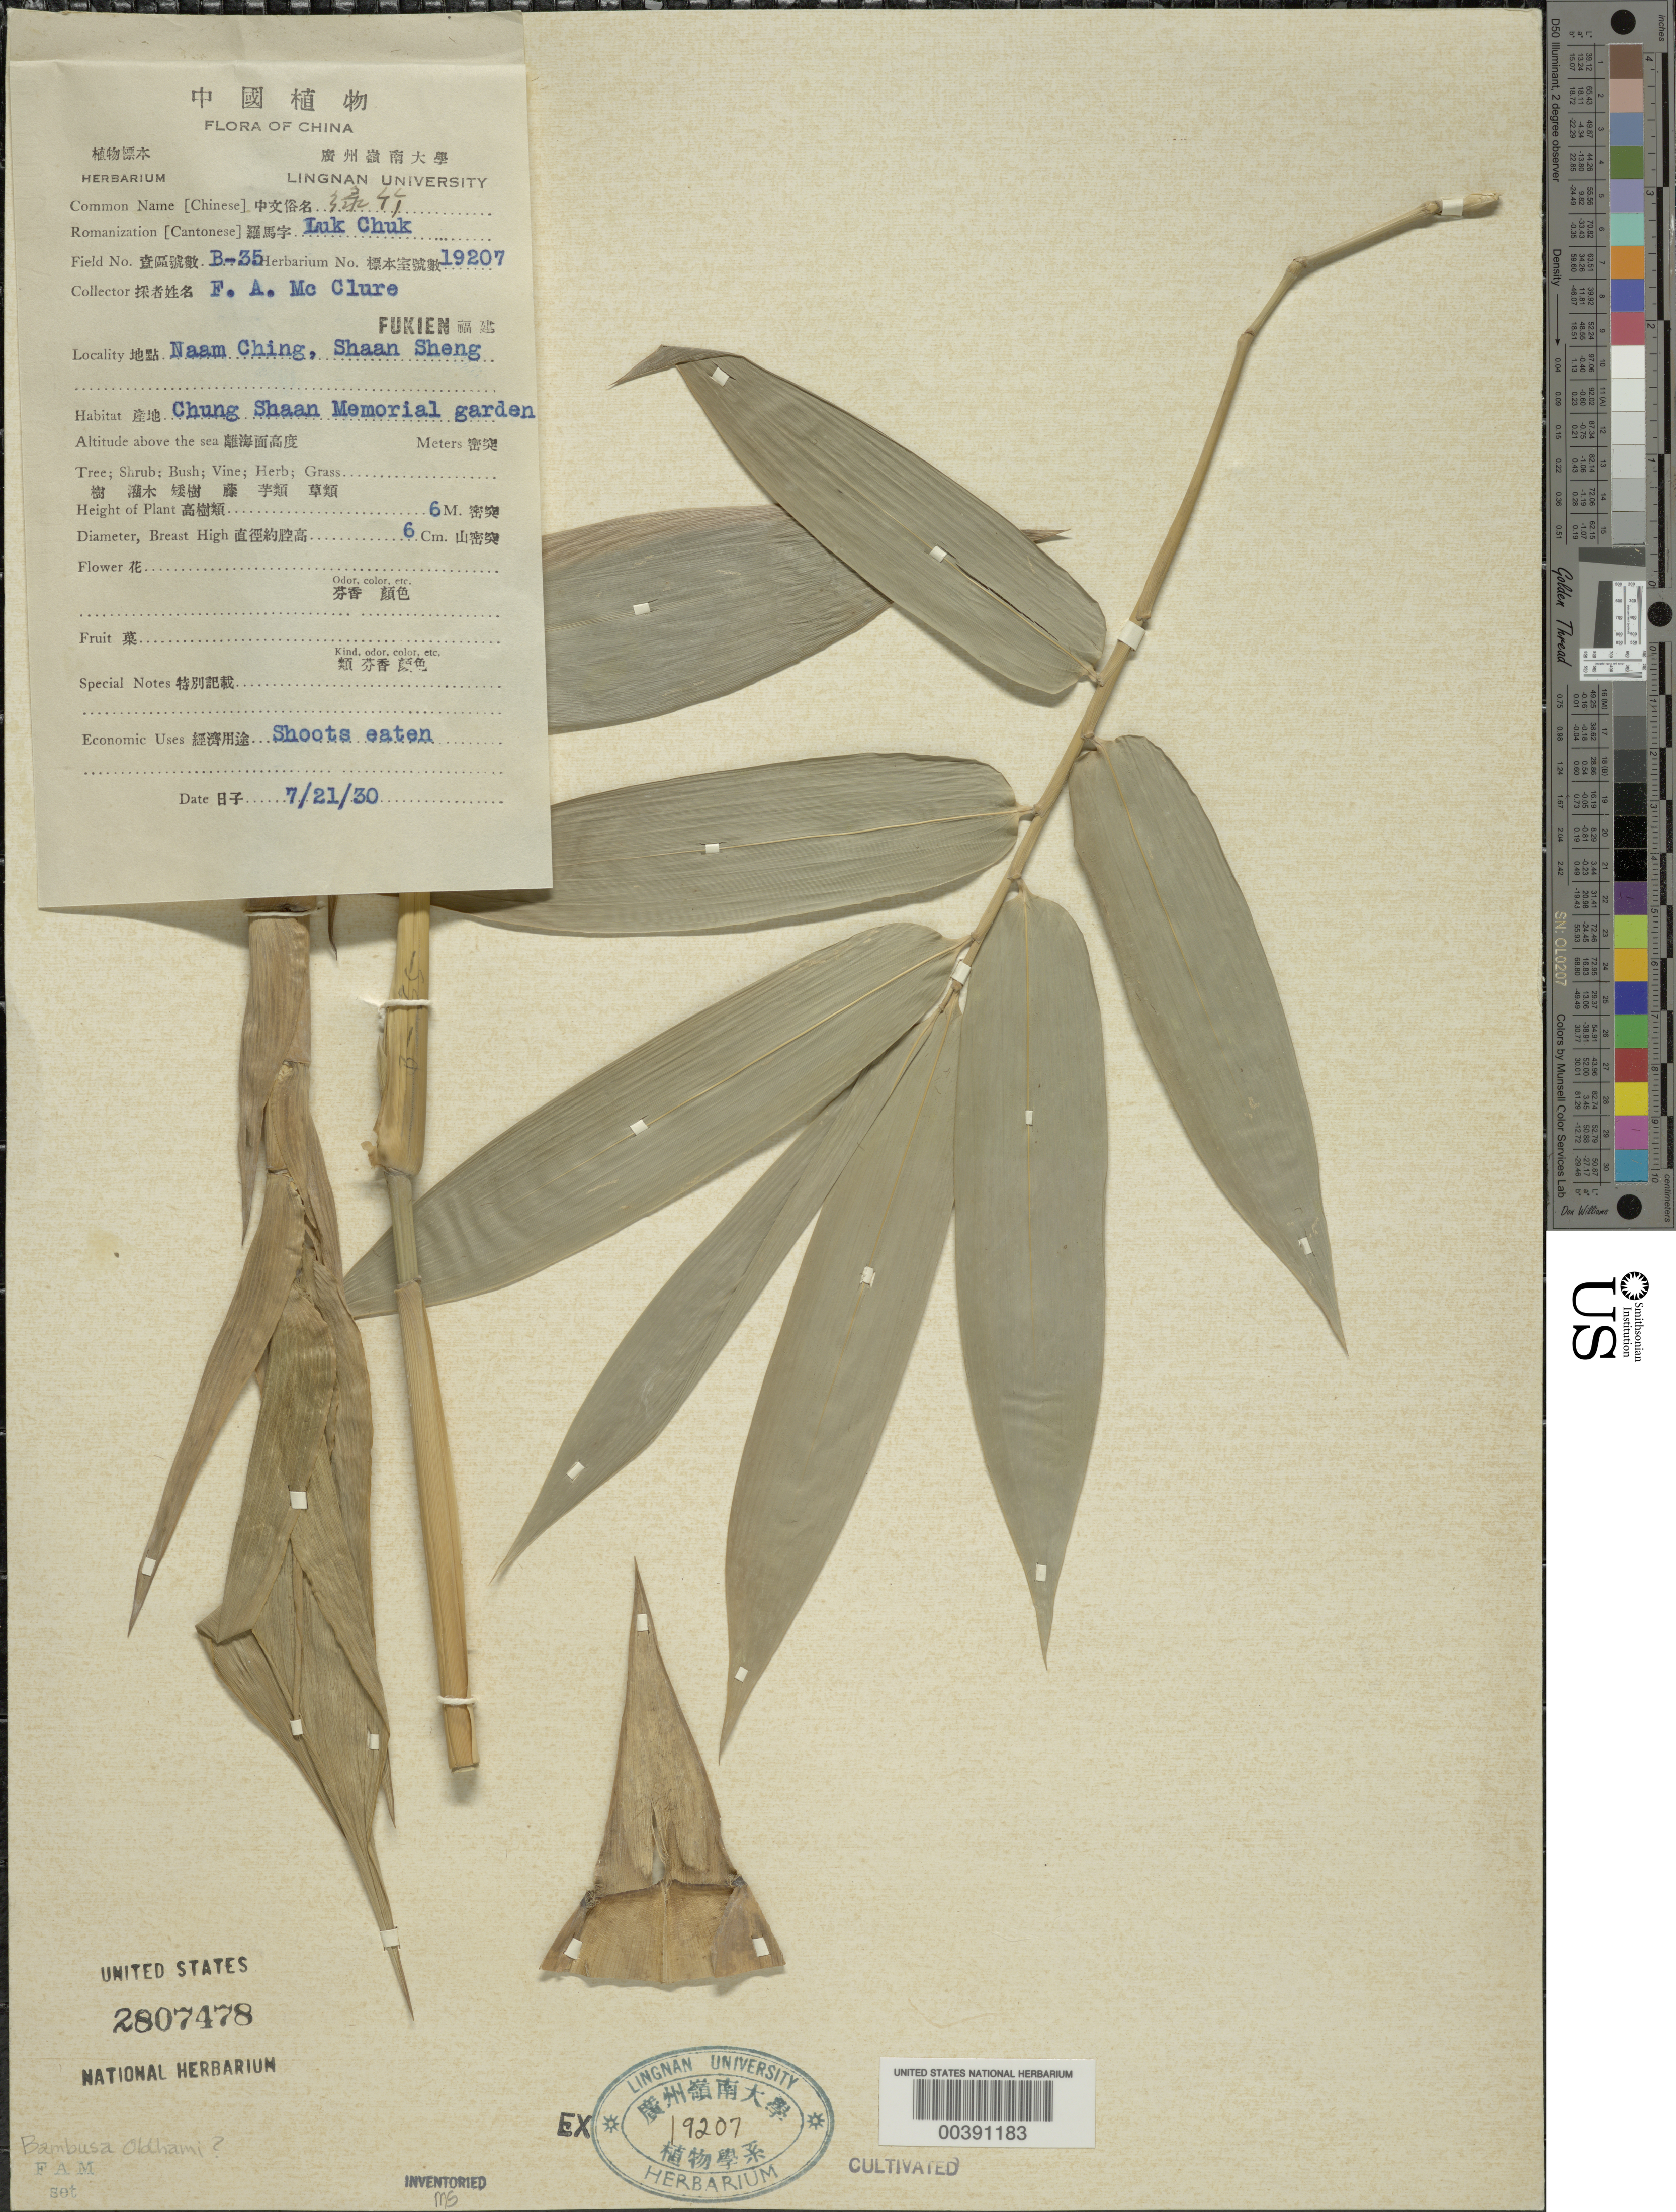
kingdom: Plantae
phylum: Tracheophyta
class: Liliopsida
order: Poales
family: Poaceae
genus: Bambusa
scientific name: Bambusa oldhamii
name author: Munro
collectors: F. A. McClure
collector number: B-55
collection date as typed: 21 Jul 1930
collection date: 1930-07-21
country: China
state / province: Fujian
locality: Naam ching, shaan sheng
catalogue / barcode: US 2807478